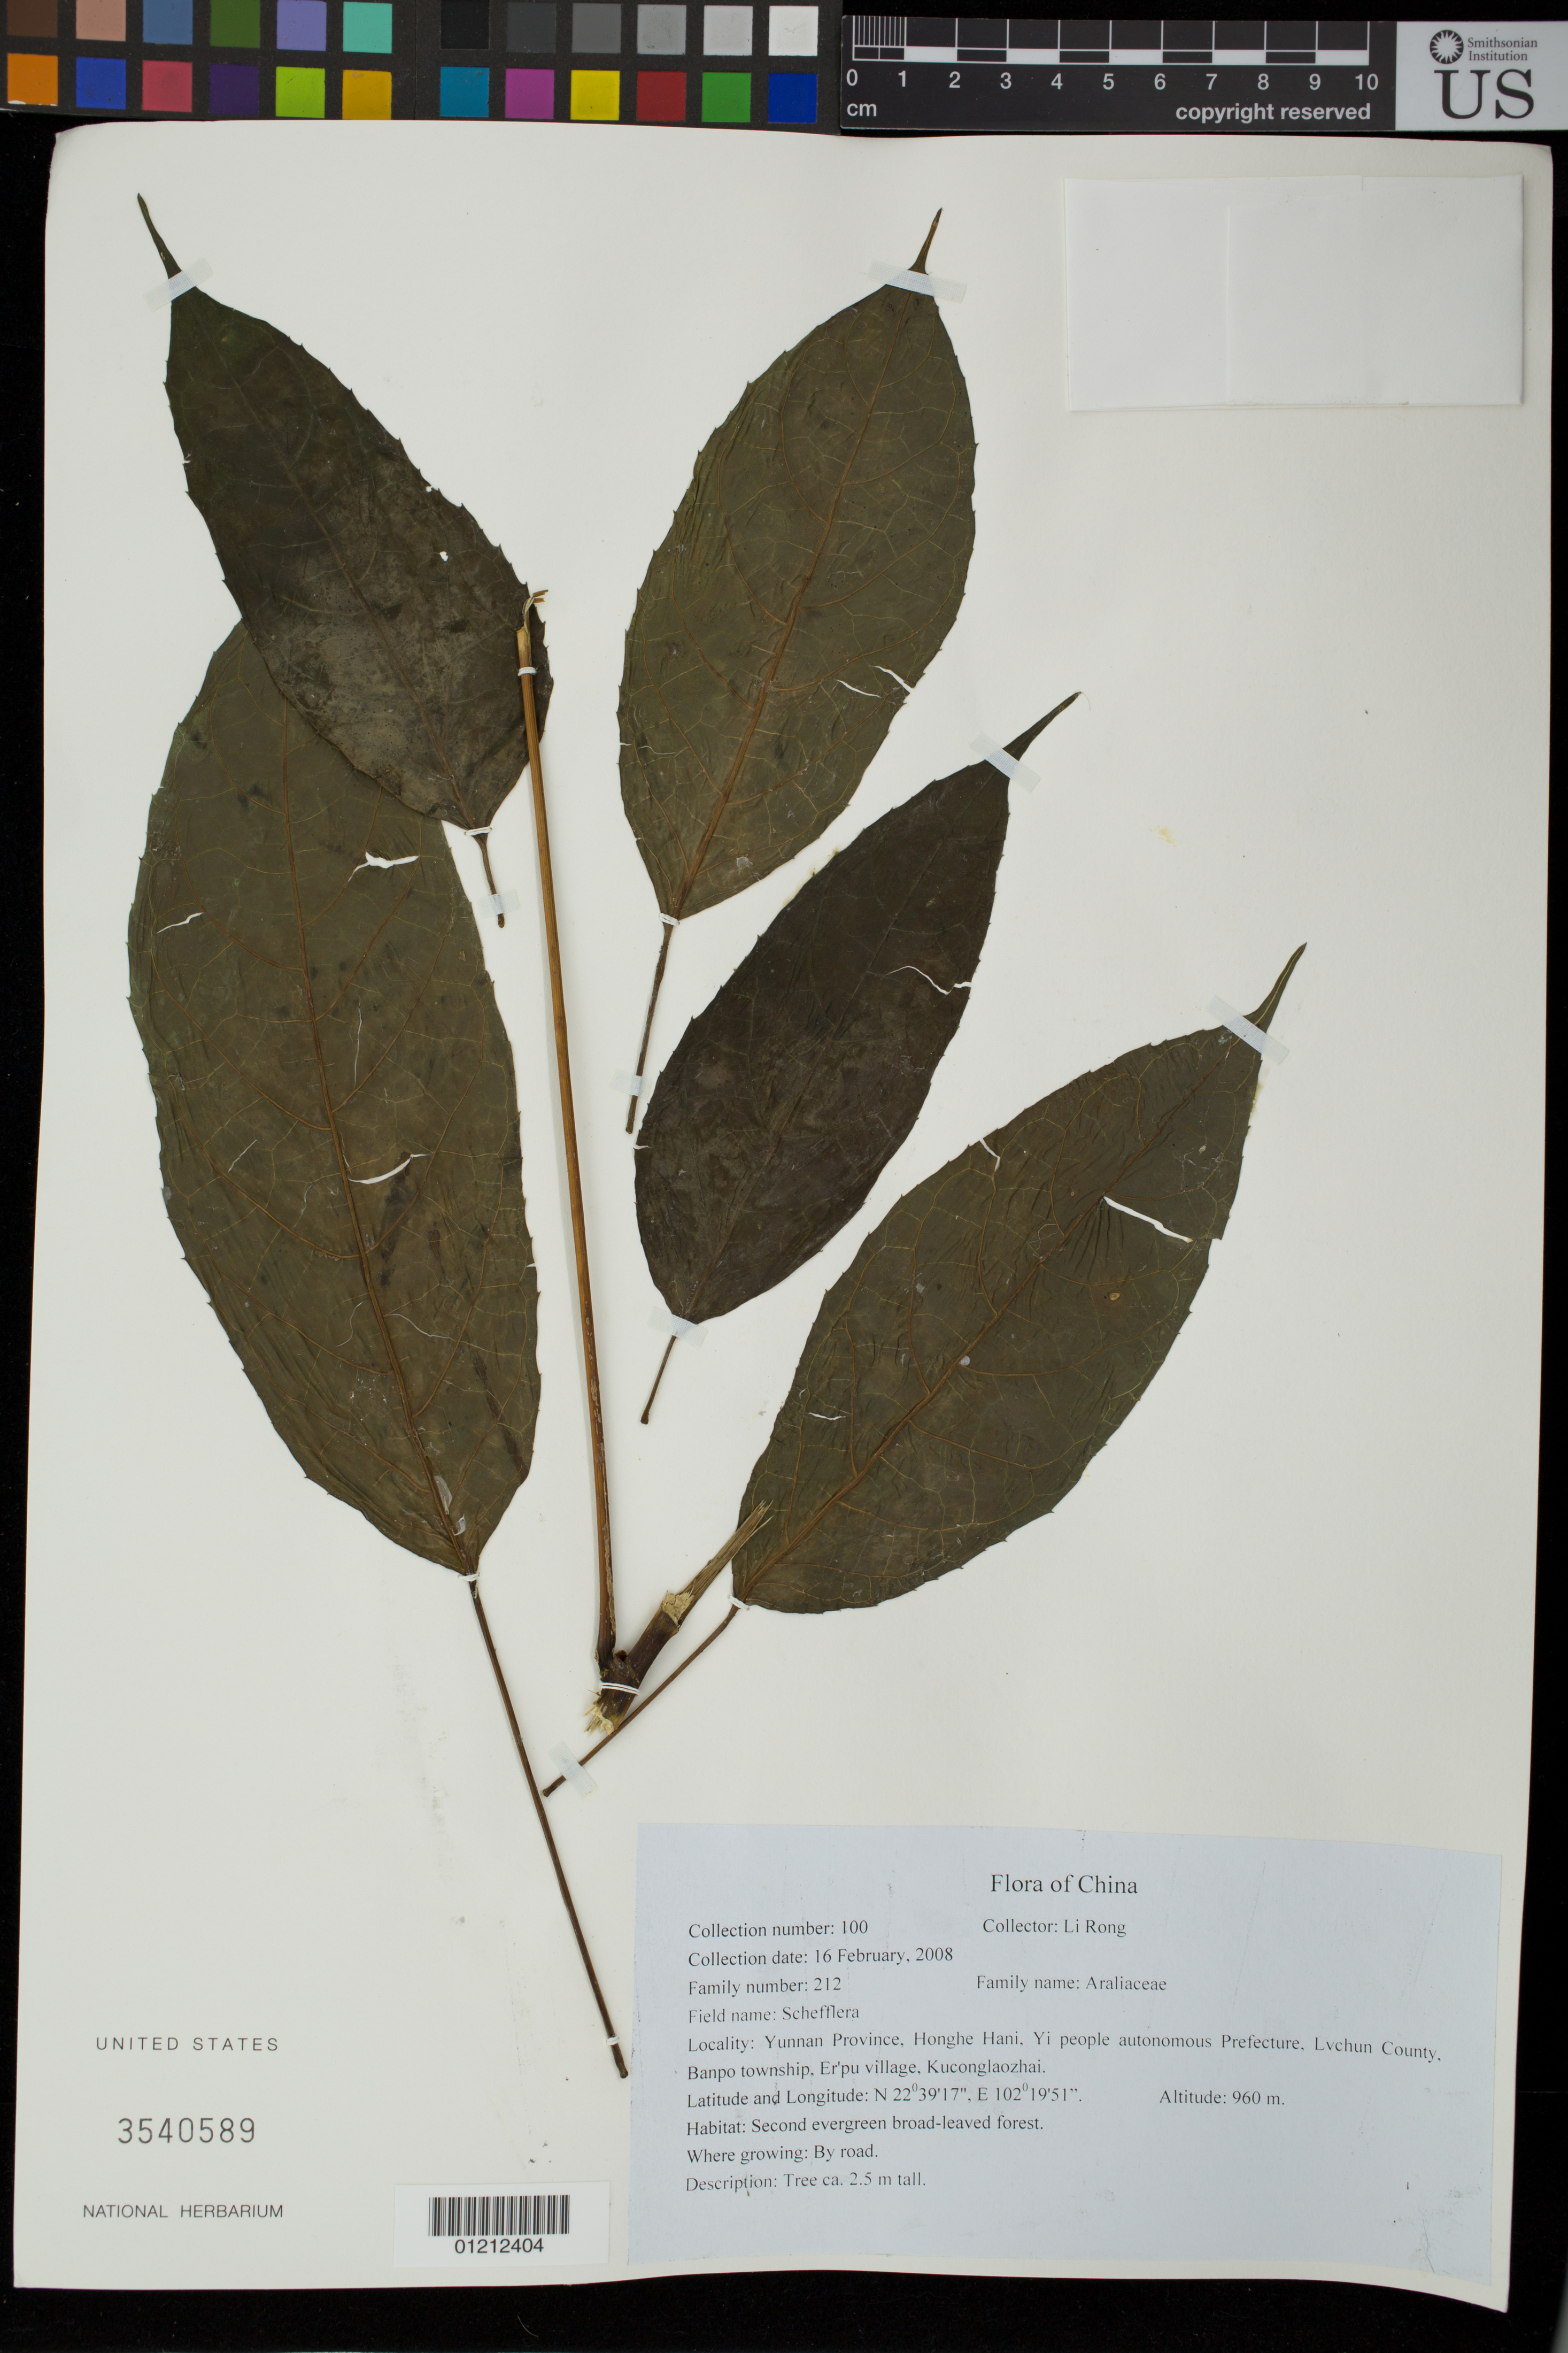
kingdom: Plantae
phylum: Tracheophyta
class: Magnoliopsida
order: Apiales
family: Araliaceae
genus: Schefflera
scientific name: Schefflera sp.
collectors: R. Li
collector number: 100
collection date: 2008-02-16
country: China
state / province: Yunnan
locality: Honghe Hani, Yi people autonomous Prefecture, Lychun County, Banpo township, Er'pu village, Kuconglaozhai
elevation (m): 960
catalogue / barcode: US 3540589